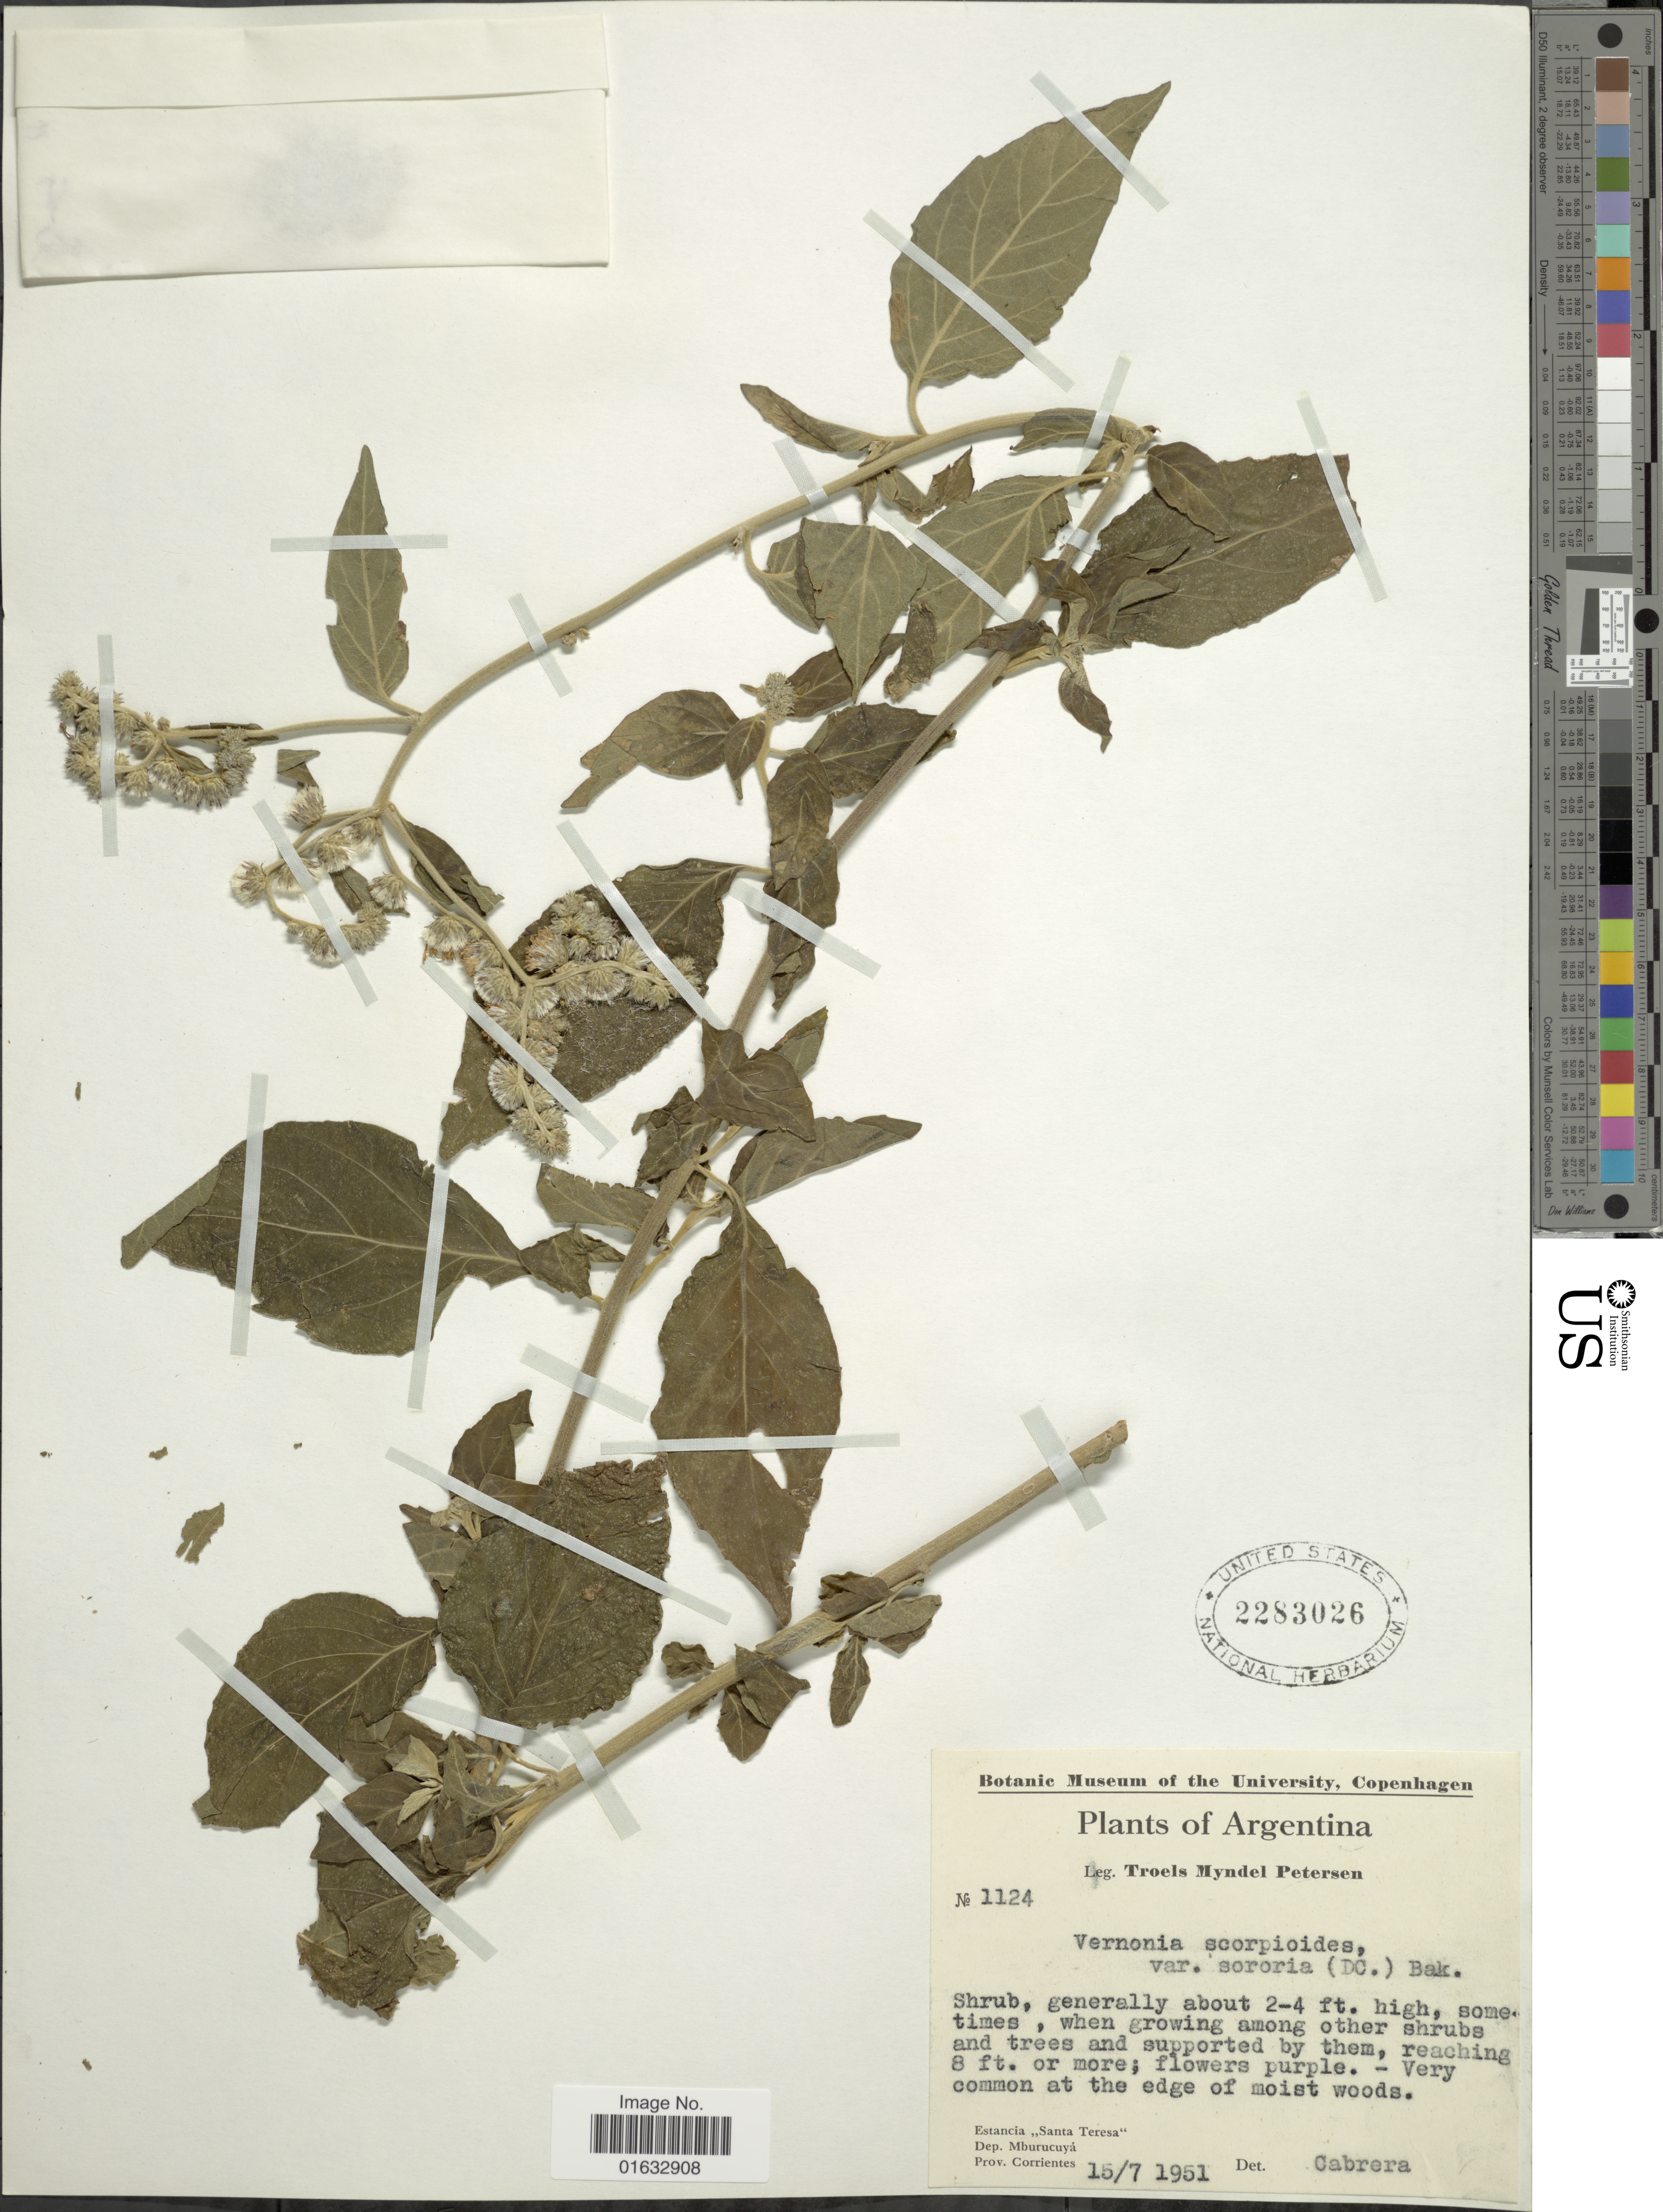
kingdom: Plantae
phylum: Tracheophyta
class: Magnoliopsida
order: Asterales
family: Asteraceae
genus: Cyrtocymura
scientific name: Cyrtocymura scorpioides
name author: (Lam.) H. Rob.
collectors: T. Pederson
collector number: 1124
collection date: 1951-07-15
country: Argentina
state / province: Corrientes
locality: Estancia Santa Teresa. Dep. Mburucuya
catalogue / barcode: US 2283026